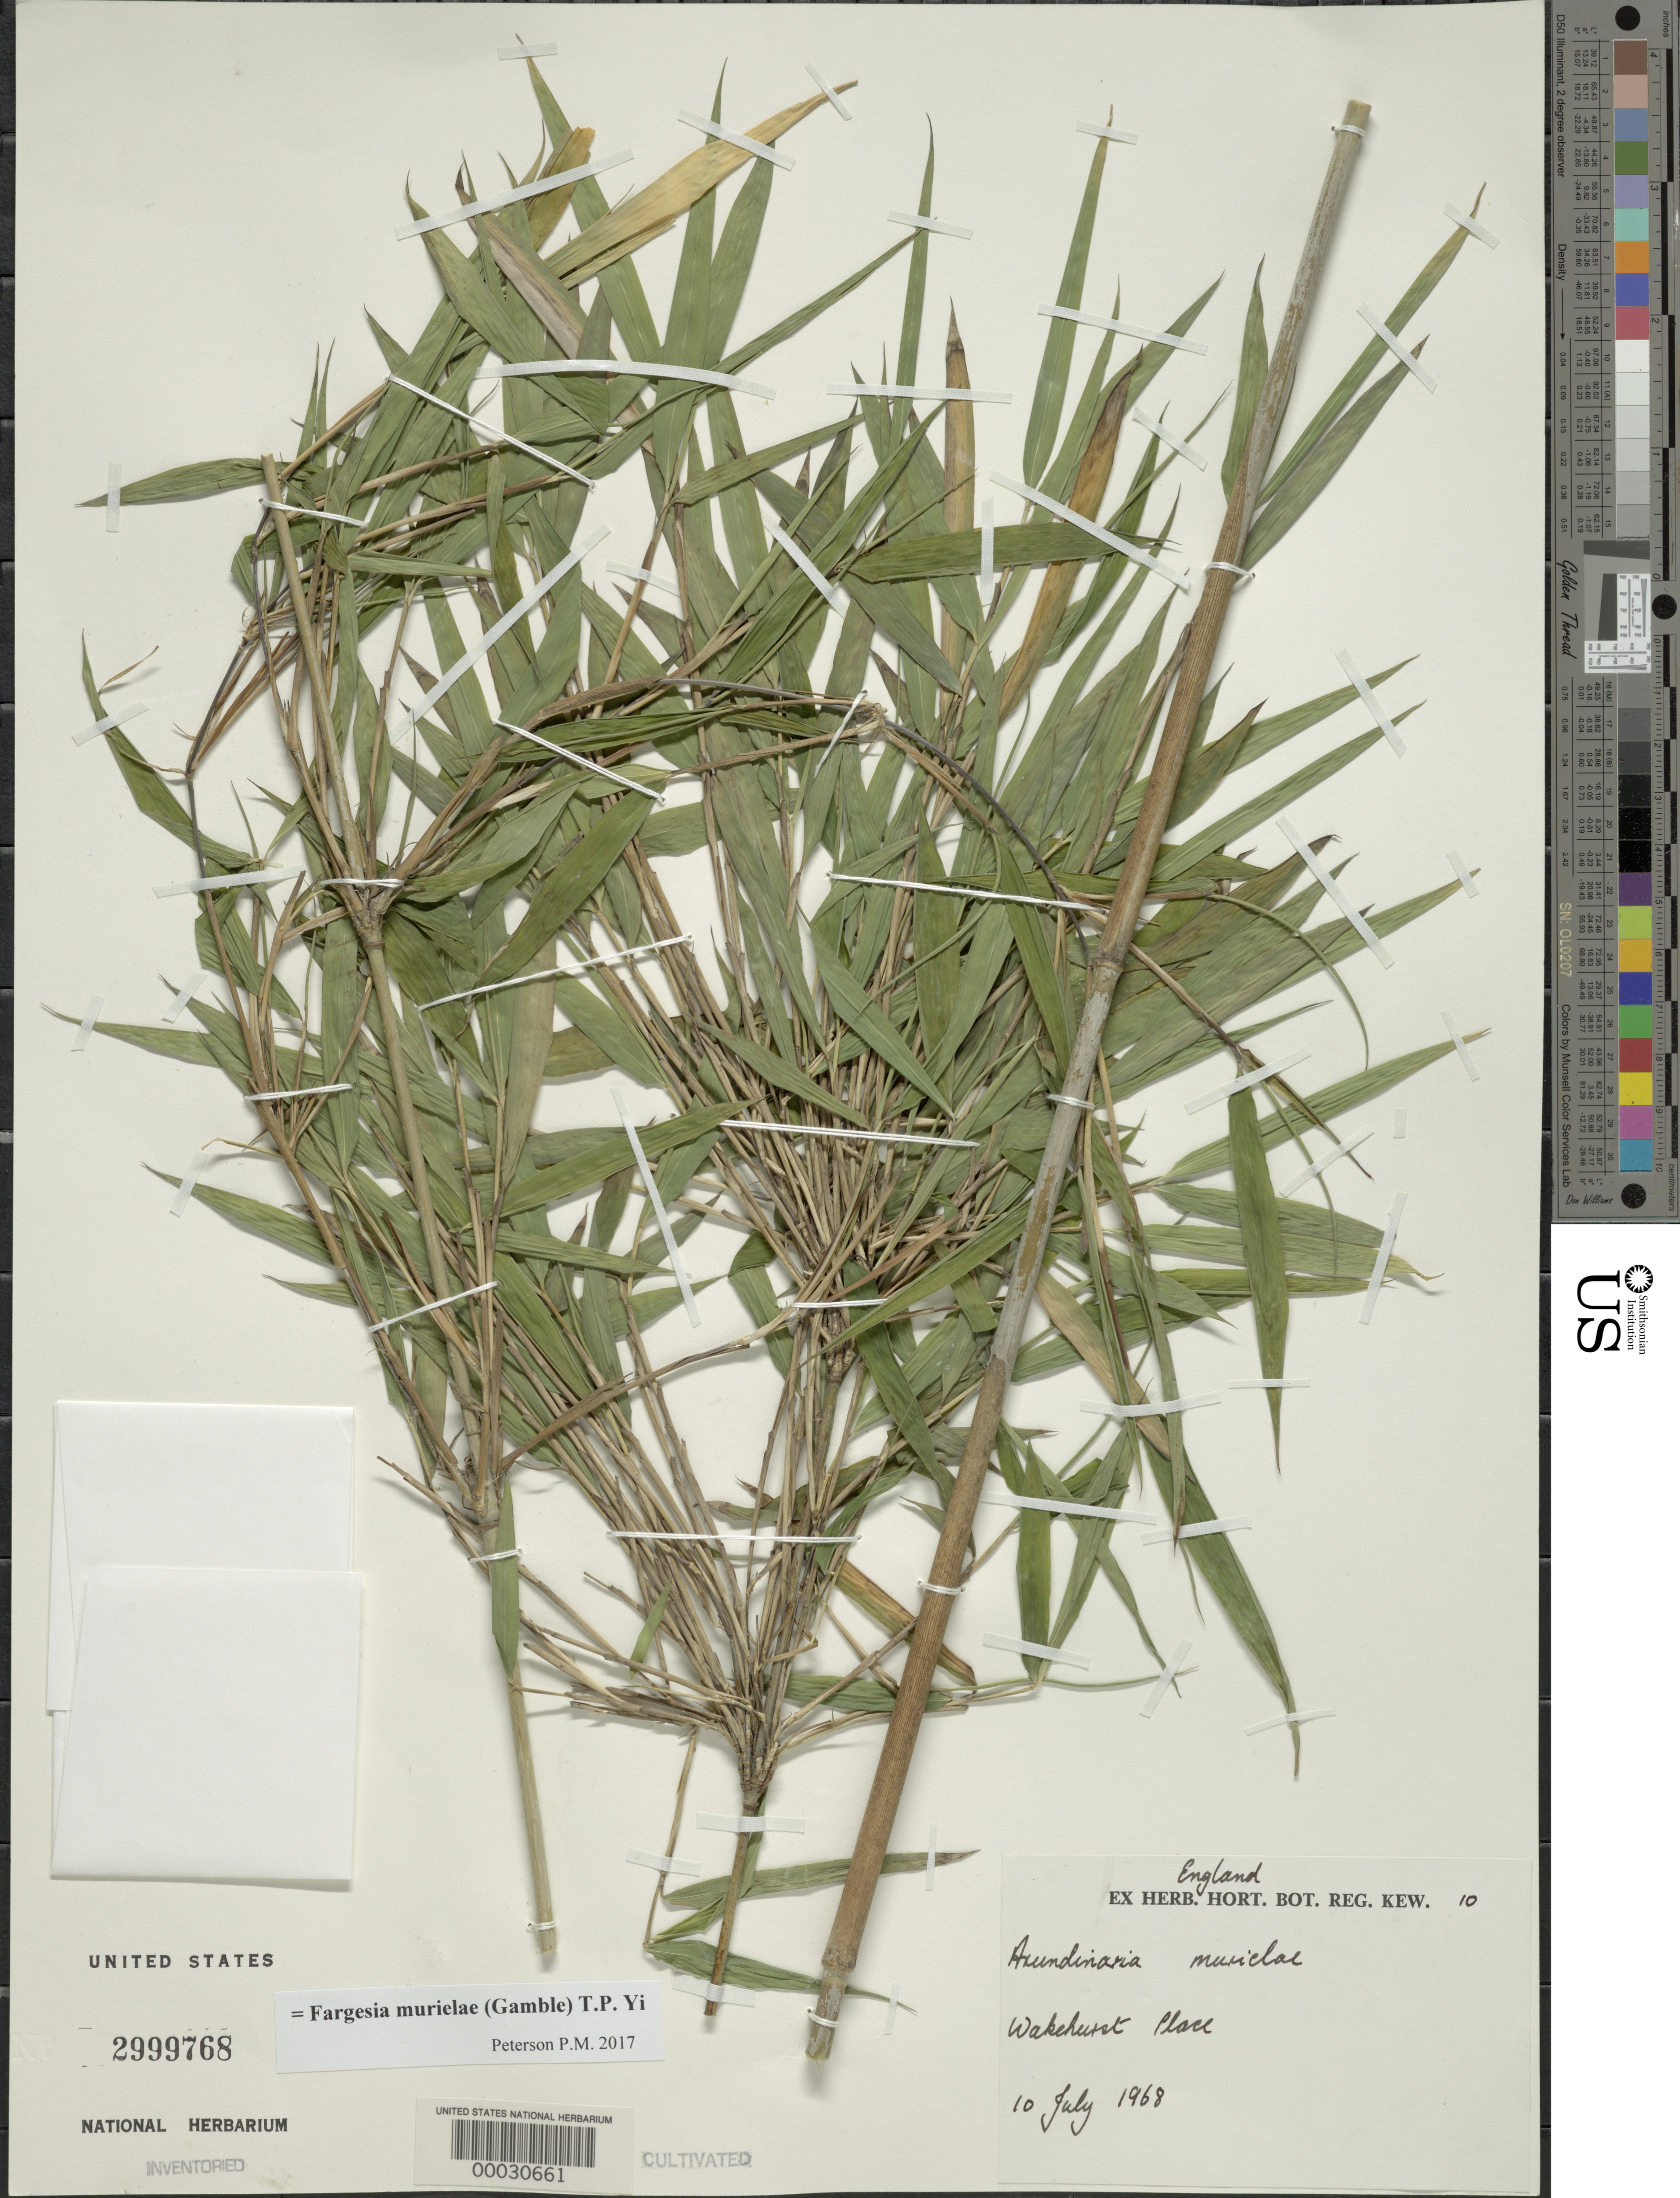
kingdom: Plantae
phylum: Tracheophyta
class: Liliopsida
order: Poales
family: Poaceae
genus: Fargesia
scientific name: Fargesia murielae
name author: (Gamble) T.P. Yi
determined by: Poaceae Reorganization Project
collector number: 10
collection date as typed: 10 Jul 1968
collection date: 1968-07-10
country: United Kingdom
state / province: England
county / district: East Sussex / West Sussex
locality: Wakehurst place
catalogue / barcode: US 2999768